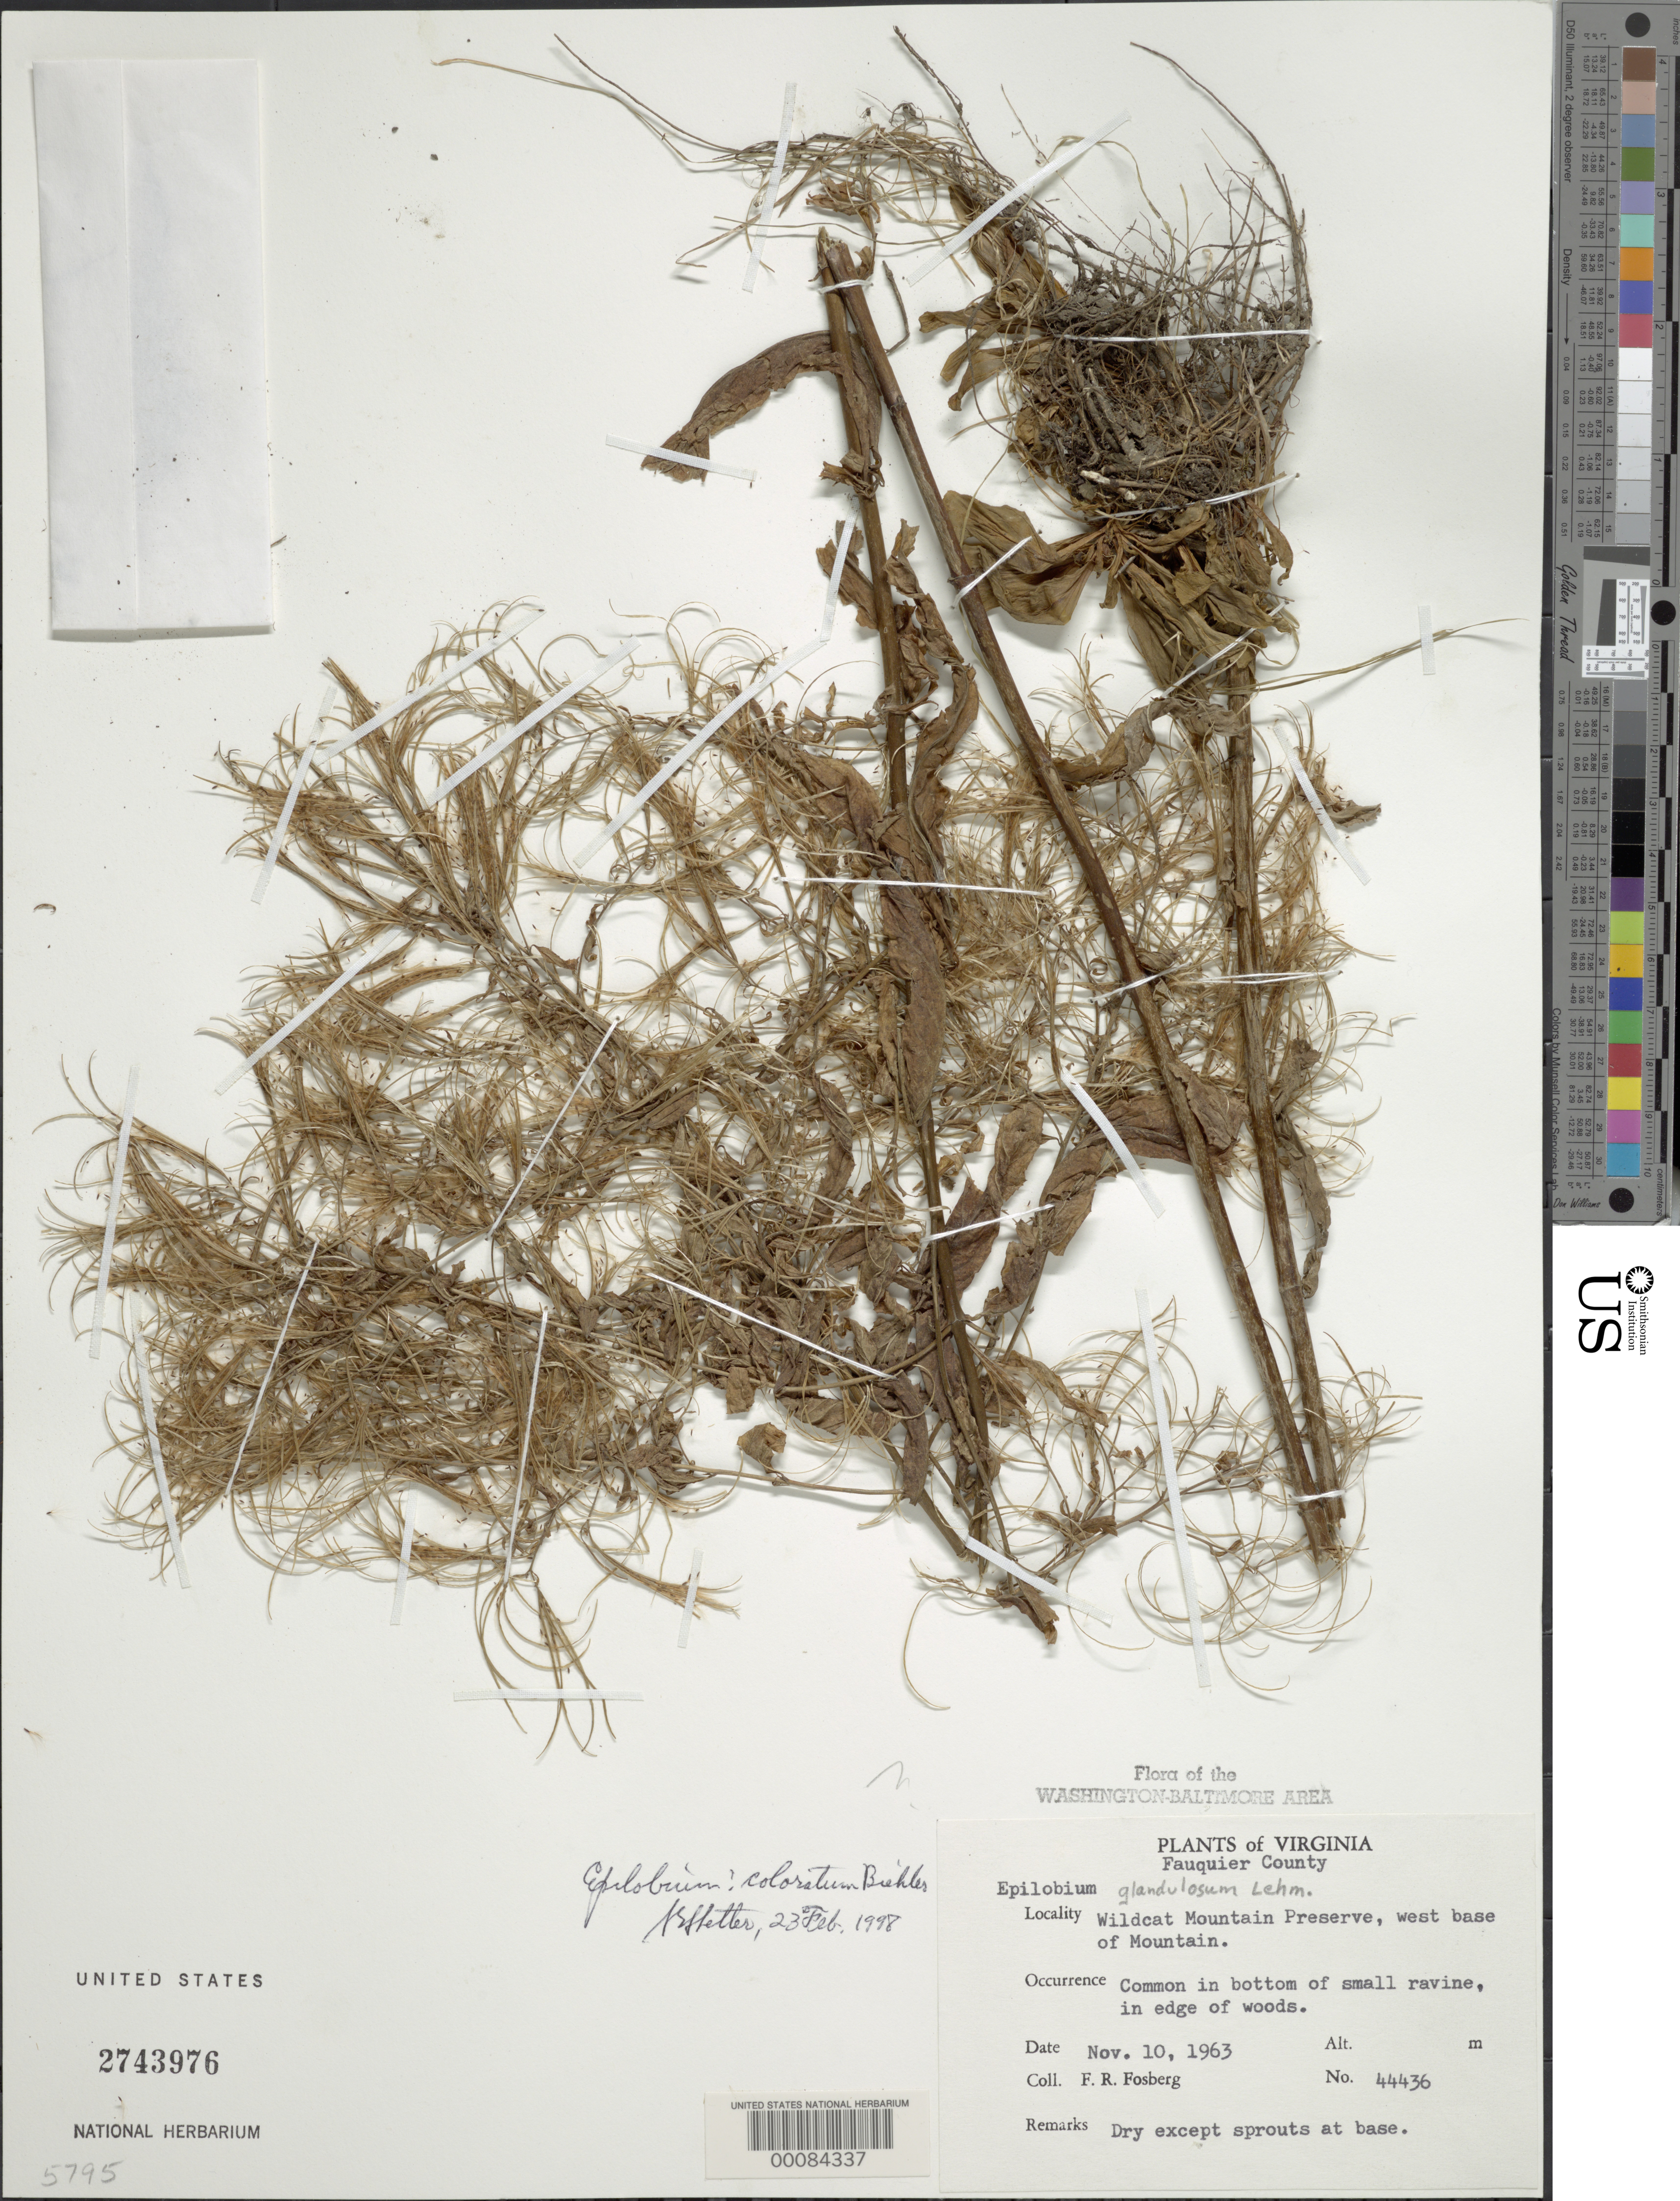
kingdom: Plantae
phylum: Tracheophyta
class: Magnoliopsida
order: Myrtales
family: Onagraceae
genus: Epilobium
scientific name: Epilobium coloratum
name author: Biehler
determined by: Shetler, Stanwyn G., (US), NMNH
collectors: F. R. Fosberg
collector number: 44436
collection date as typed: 10 Nov 1963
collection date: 1963-11-10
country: United States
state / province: Virginia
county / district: Fauquier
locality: Wildcat Mountain Preserve, west base of Mountain Bull Run Mts.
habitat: Bottom of small ravine, in edge of woods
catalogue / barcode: US 2743976